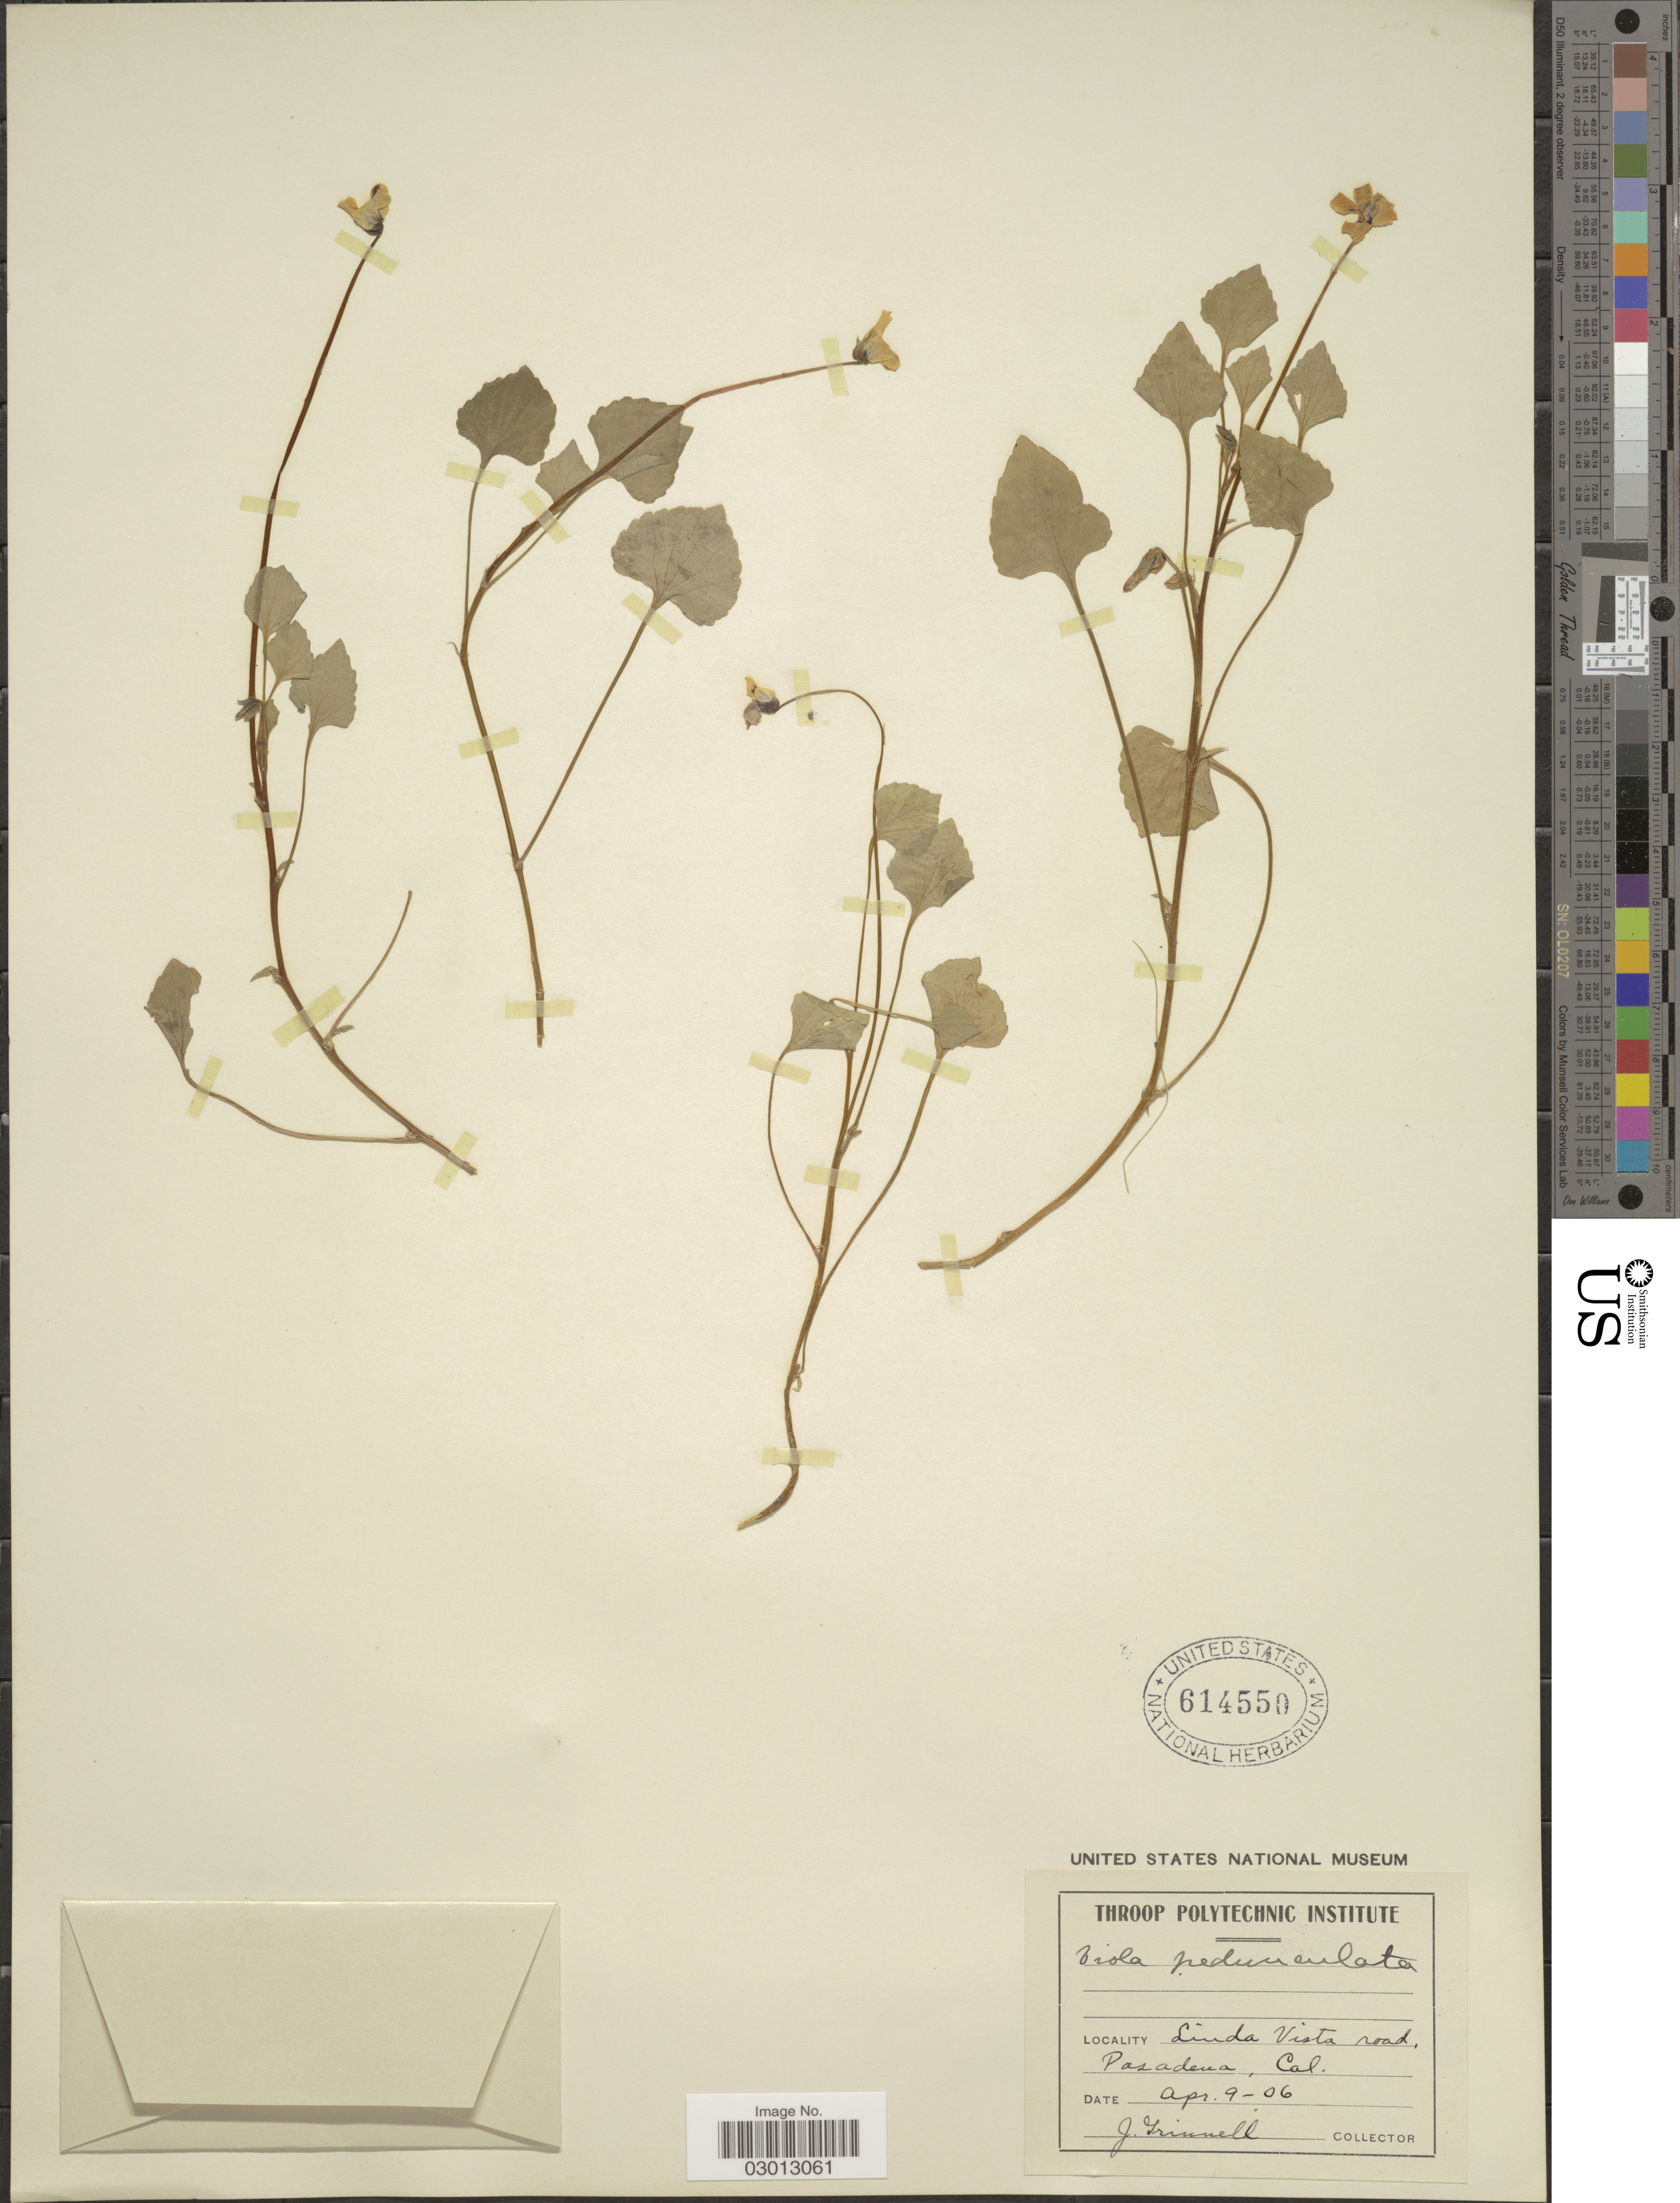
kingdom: Plantae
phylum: Tracheophyta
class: Magnoliopsida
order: Malpighiales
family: Violaceae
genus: Viola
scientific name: Viola pedunculata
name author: Torr. & A. Gray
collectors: J. Grinnell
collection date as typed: Transcribed d/m/y: 9/4/6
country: United States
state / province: California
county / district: Los Angeles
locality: Linda Vista road, Pasadena, Cal.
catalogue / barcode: US 614550